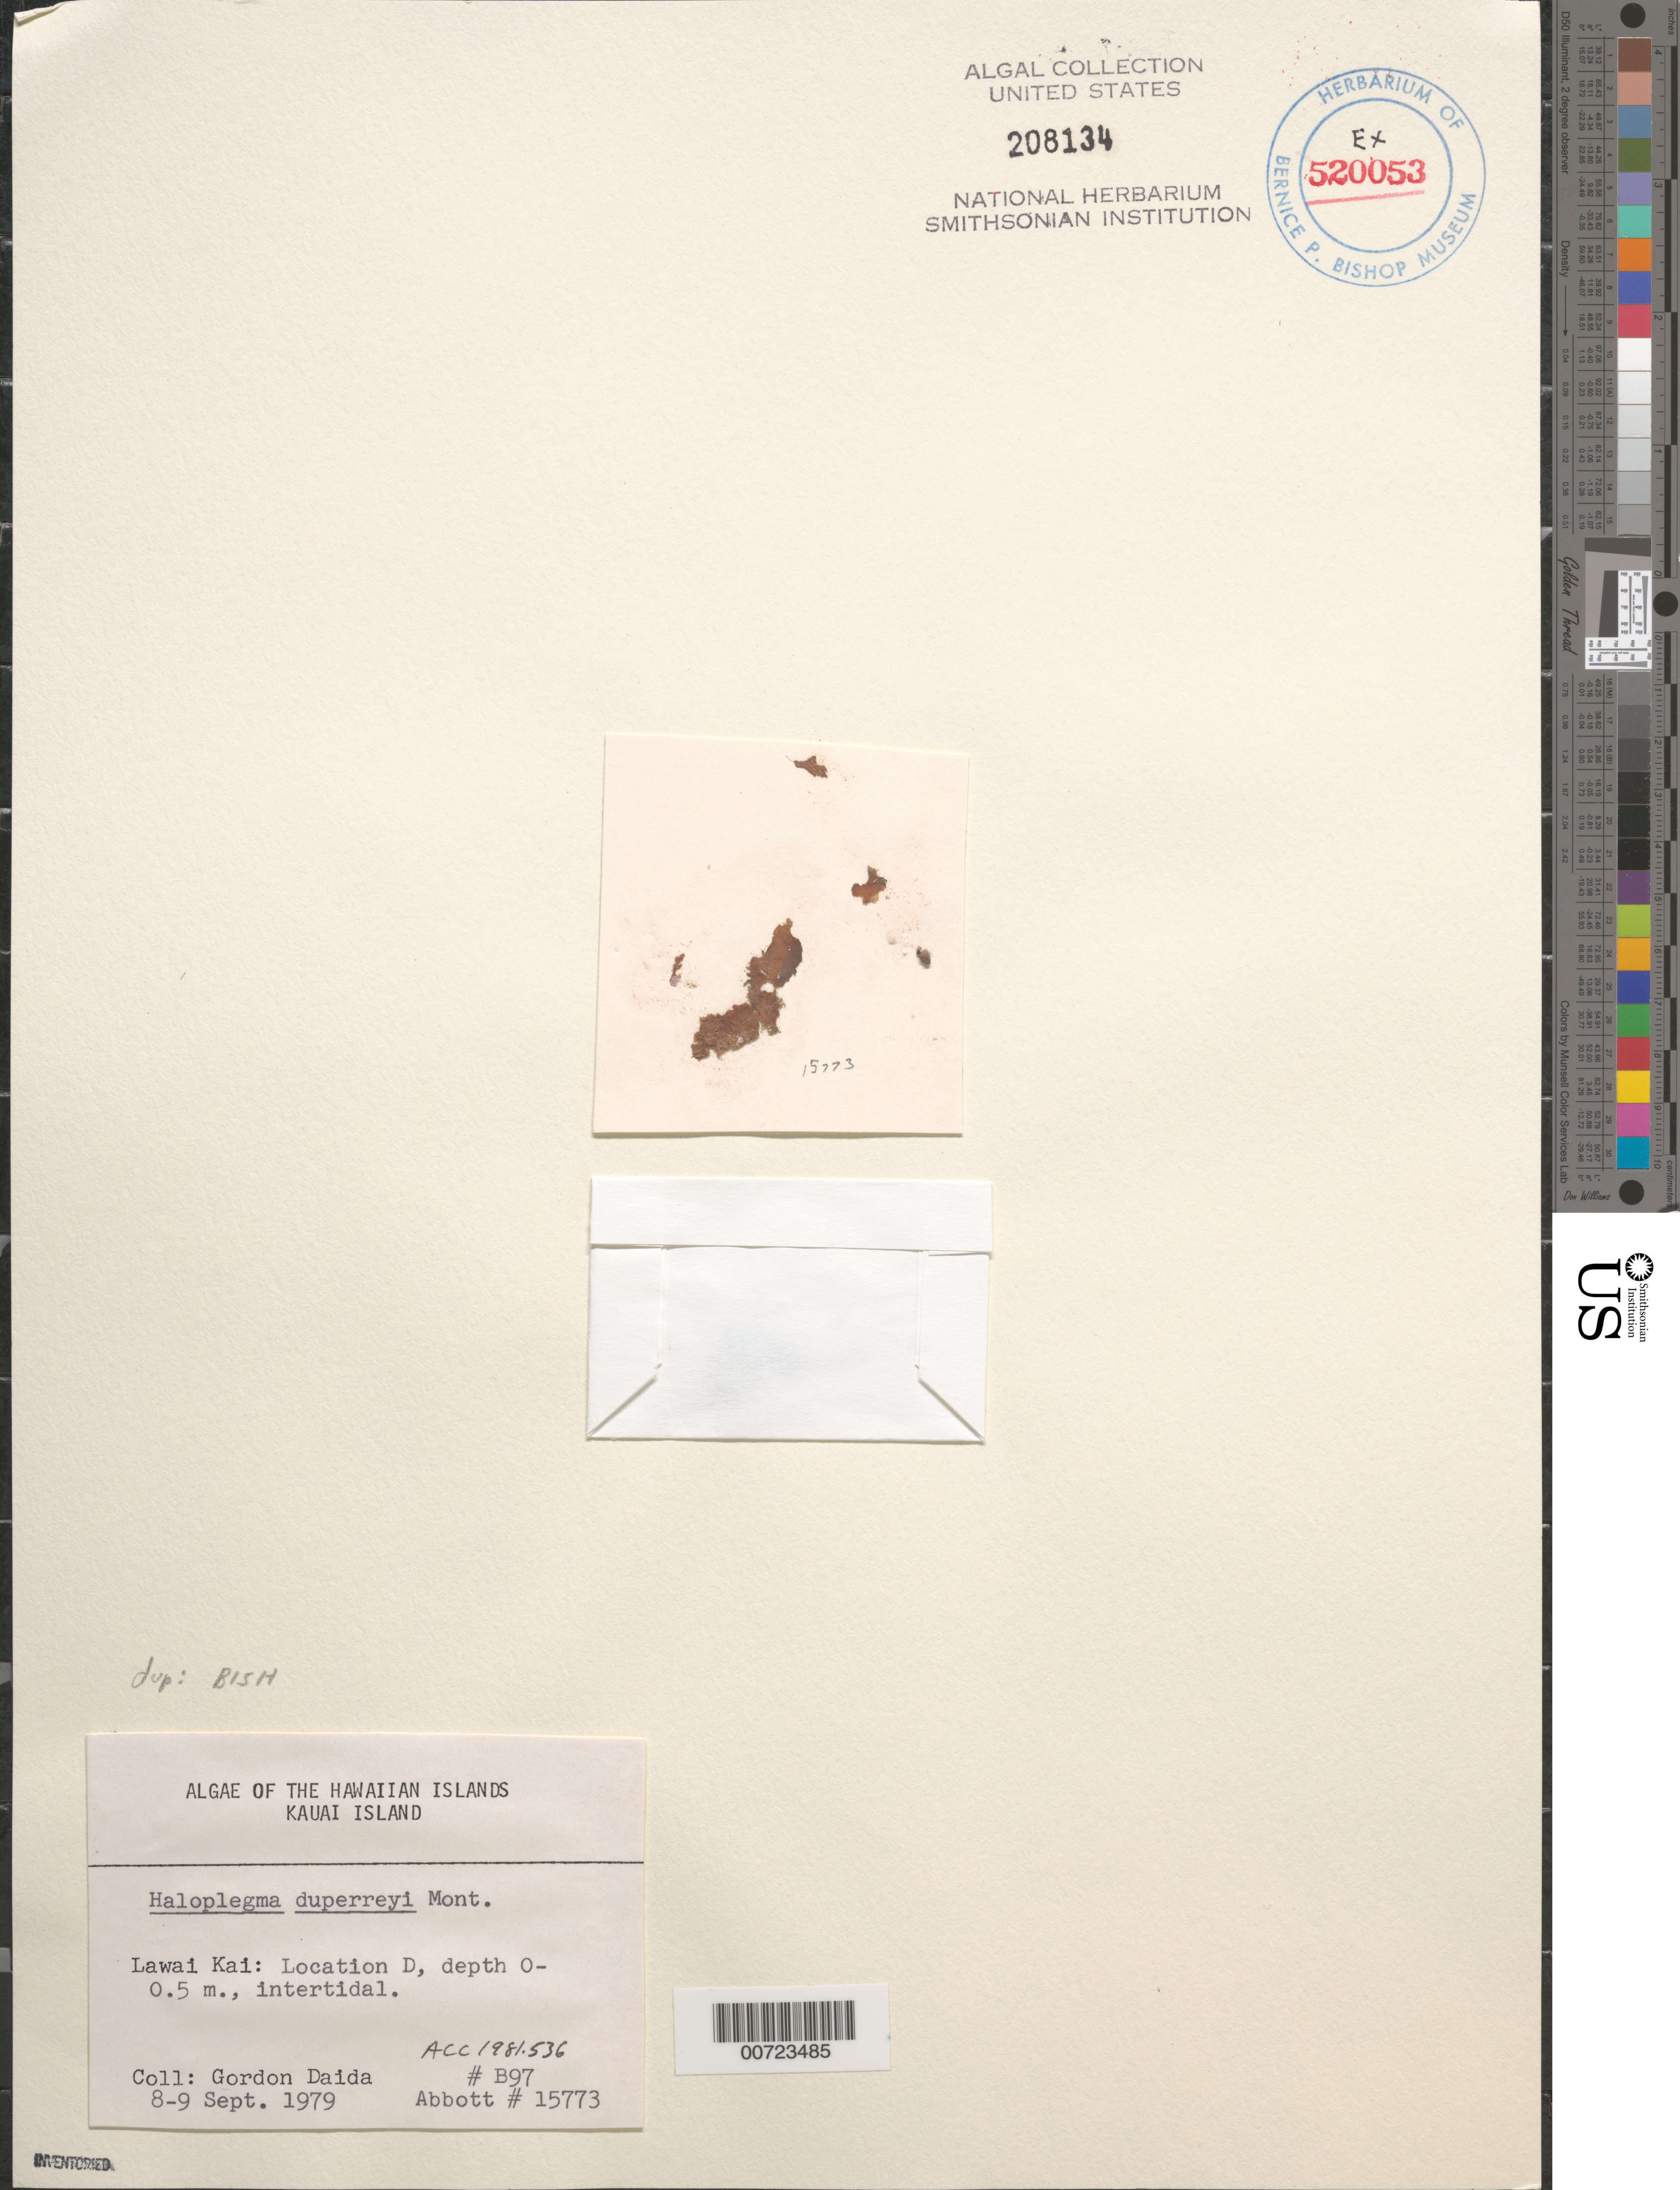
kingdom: Plantae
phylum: Rhodophyta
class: Florideophyceae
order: Ceramiales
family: Wrangeliaceae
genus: Haloplegma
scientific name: Haloplegma duperreyi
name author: Mont.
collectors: G. Daida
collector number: B97 & IAA 15773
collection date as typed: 08 Sep 1979 to 09 Sep 1979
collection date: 1979-09-08/1979-09-09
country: United States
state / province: Hawaii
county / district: Kauai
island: Kaua'i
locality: Lawai Kai, Location D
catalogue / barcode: US 208134